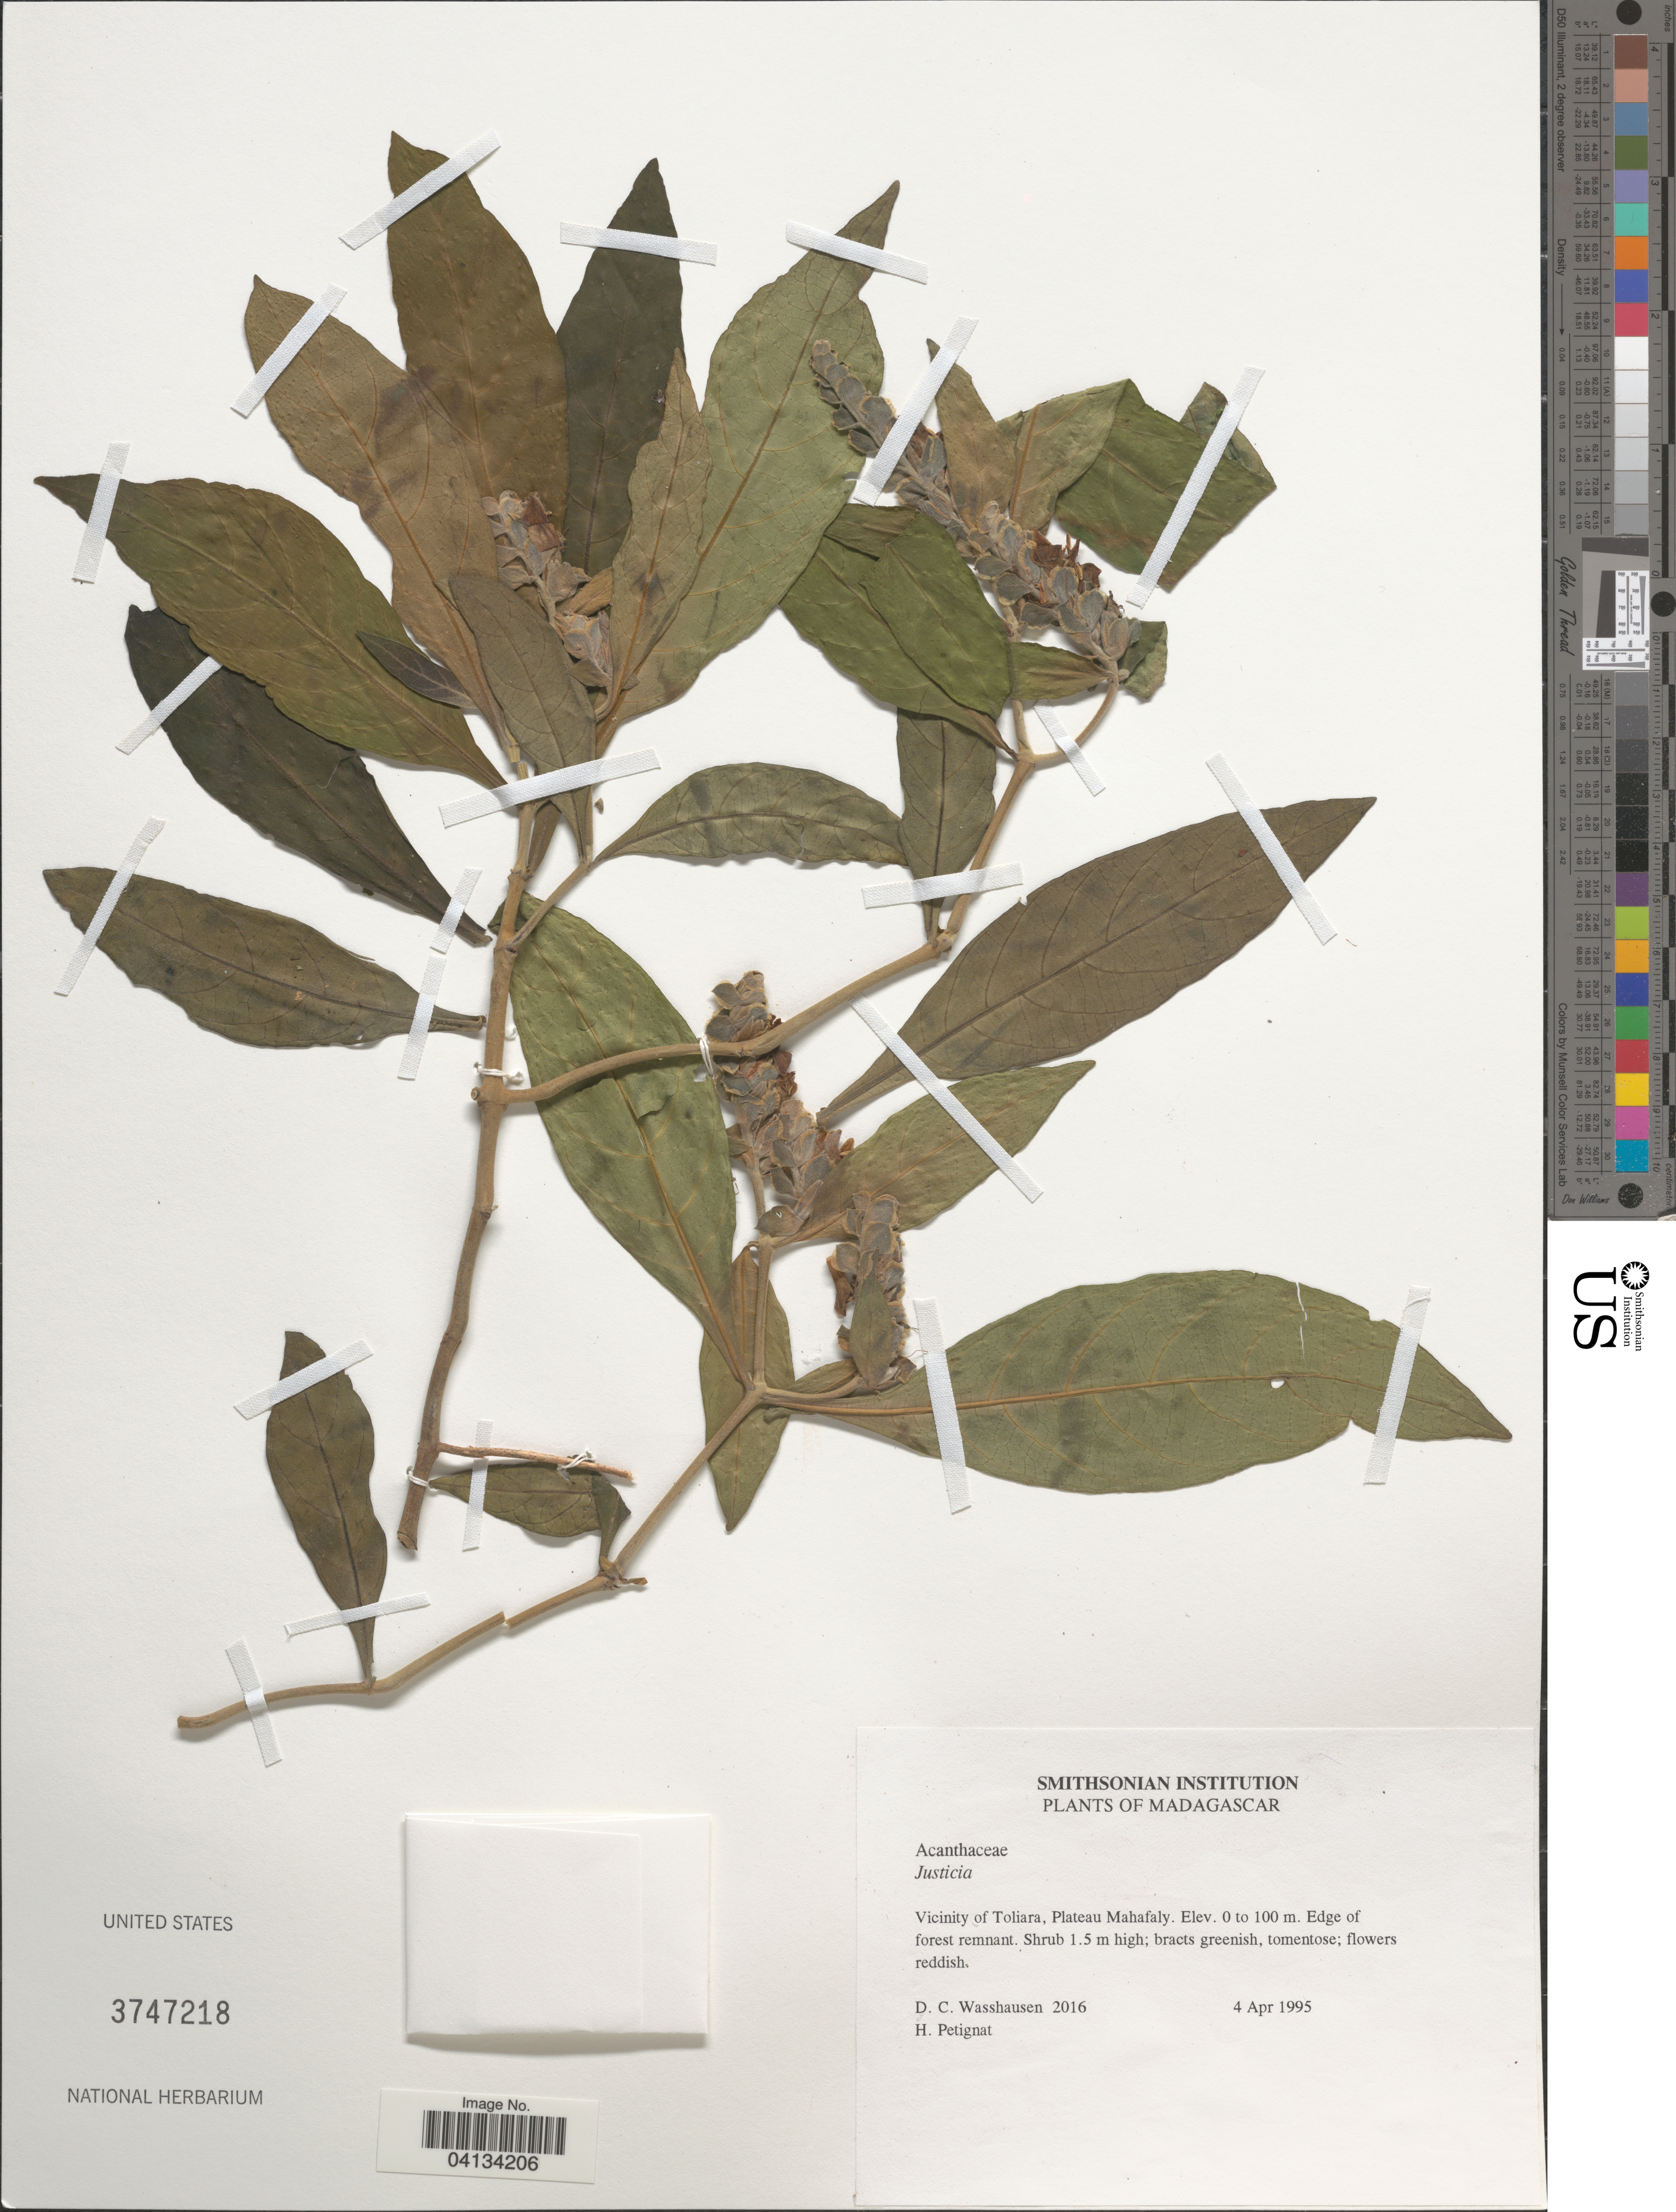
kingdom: Plantae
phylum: Tracheophyta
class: Magnoliopsida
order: Lamiales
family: Acanthaceae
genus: Justicia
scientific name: Justicia sp.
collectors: D. C. Wasshausen & H. Petignat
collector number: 2016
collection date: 1995-04-04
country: Madagascar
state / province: Atsimo-Andrefana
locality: Vicinity of Toliara, Plateau Mahafaly.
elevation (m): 0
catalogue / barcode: US 3747218